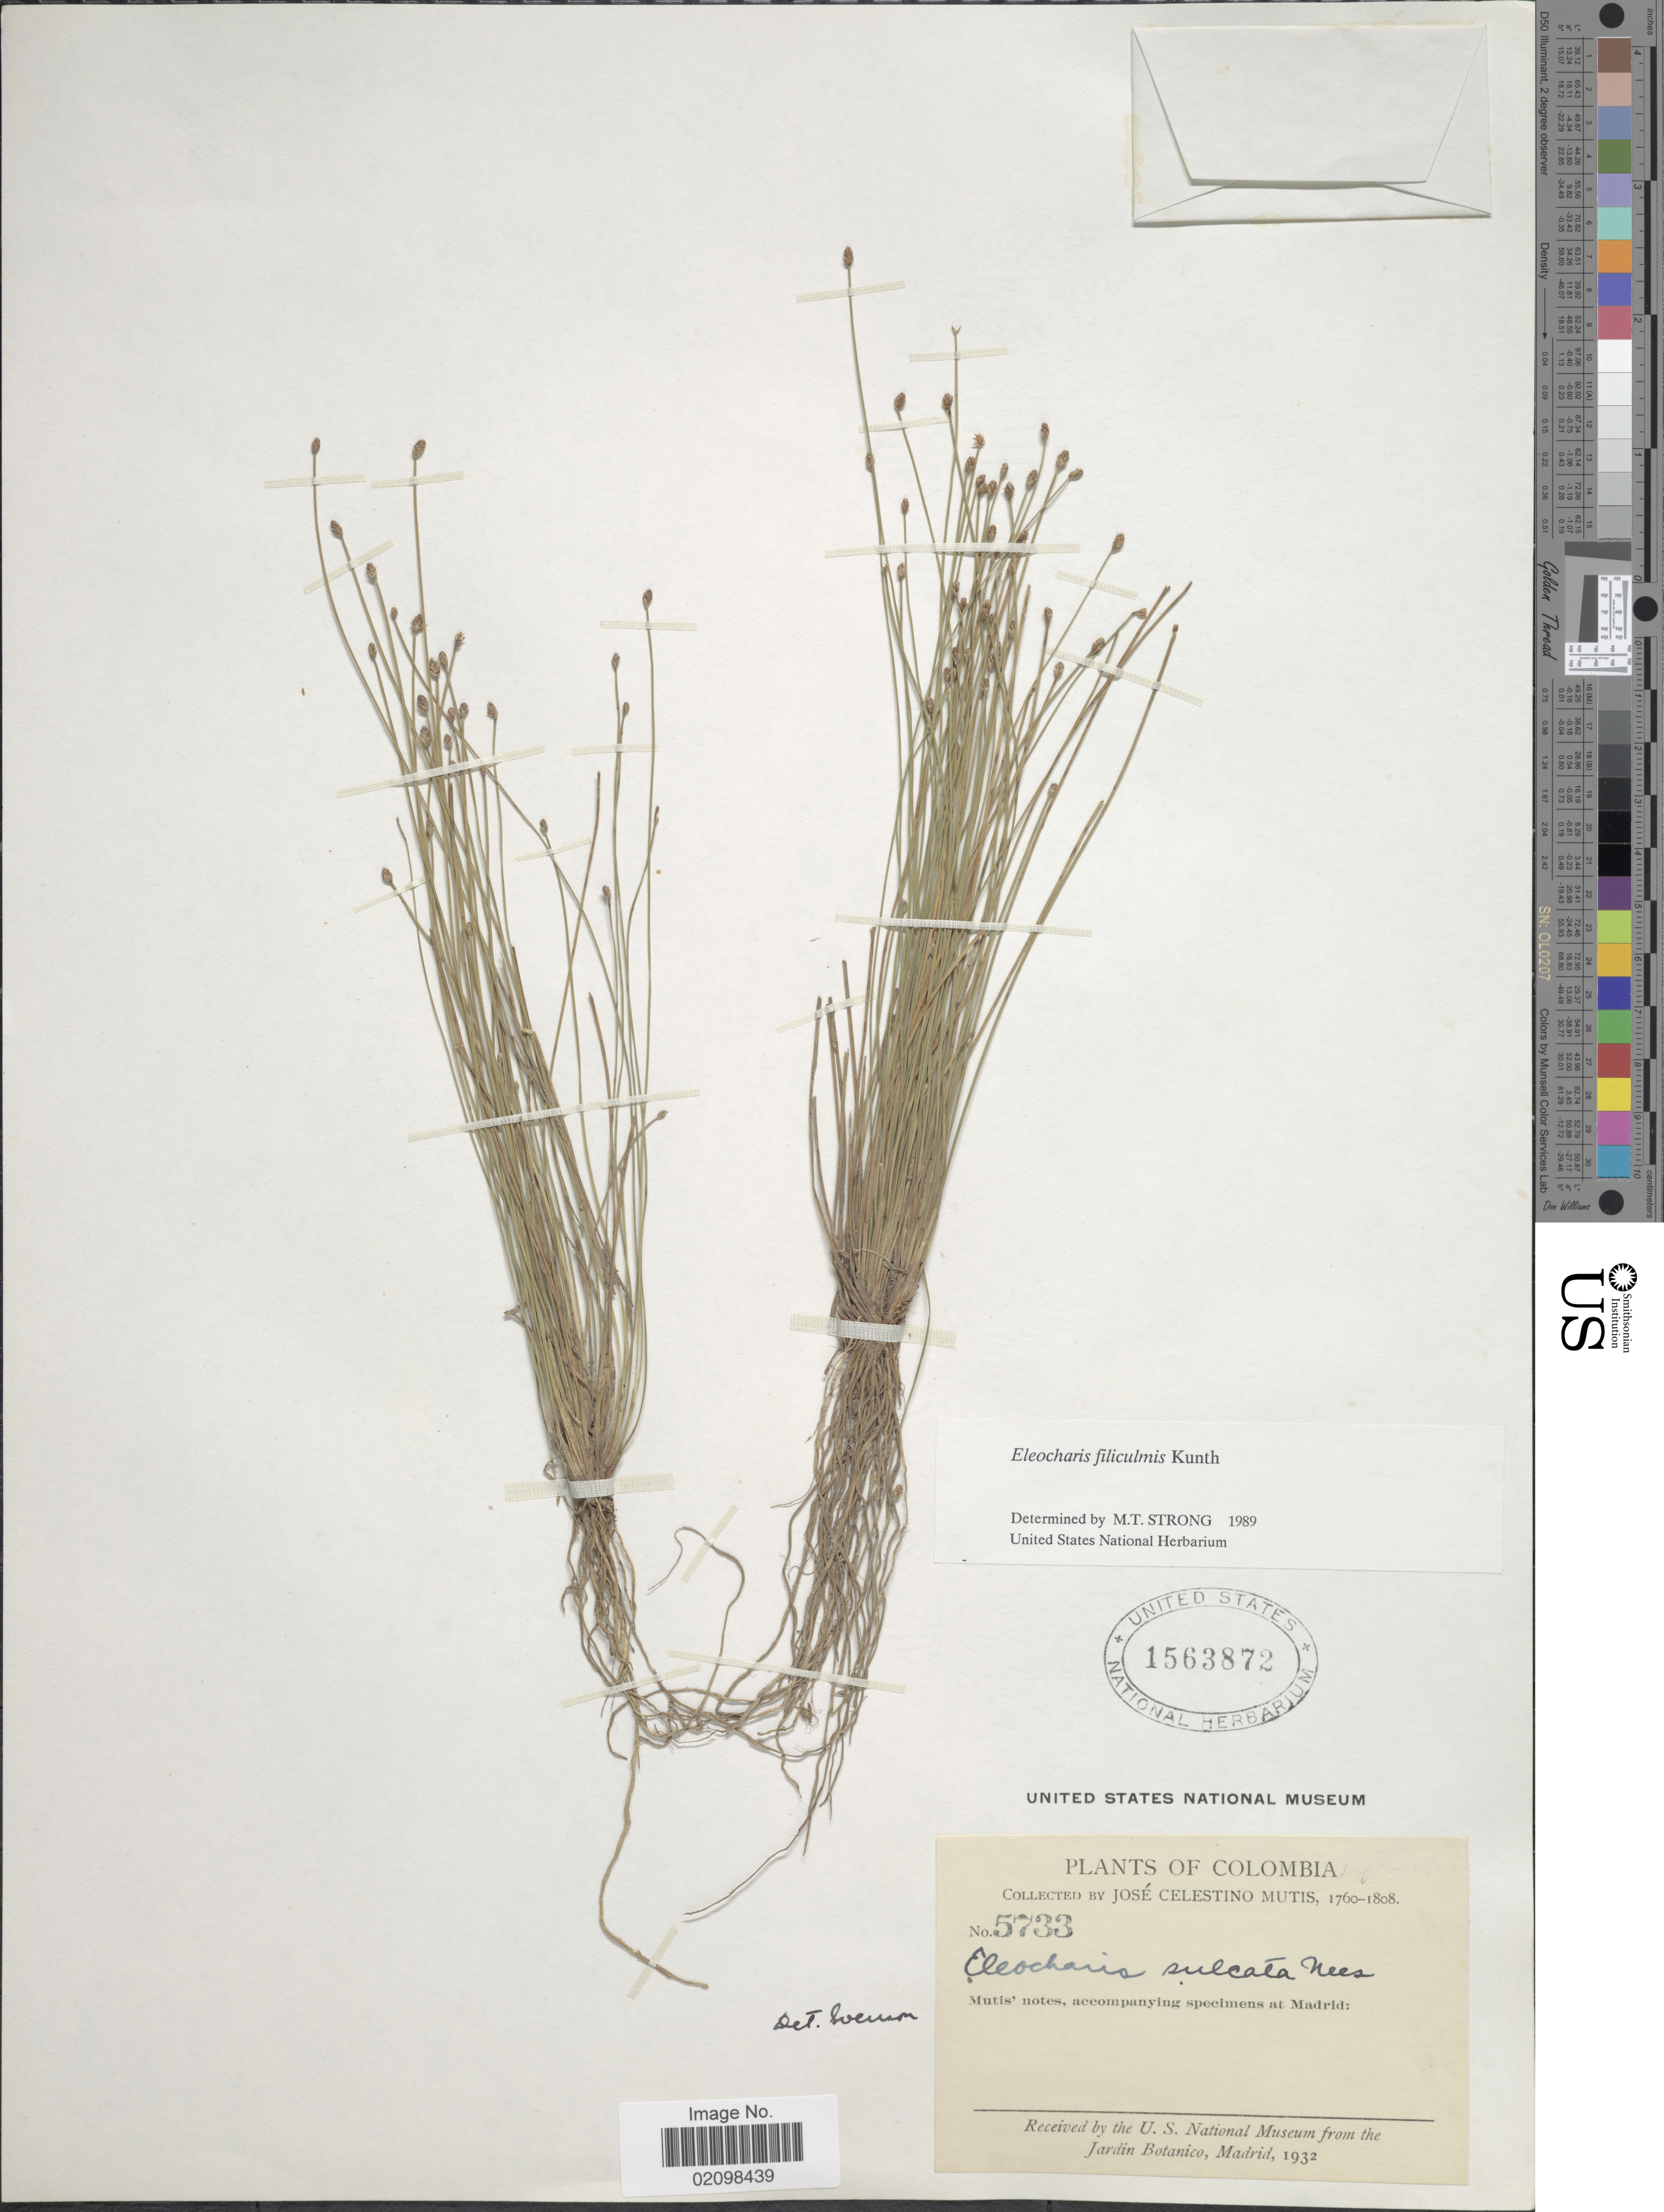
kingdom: Plantae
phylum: Tracheophyta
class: Liliopsida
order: Poales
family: Cyperaceae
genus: Eleocharis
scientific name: Eleocharis filiculmis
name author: Kunth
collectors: J. C. B. Mutis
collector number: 5733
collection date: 1760/1808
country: Colombia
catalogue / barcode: US 1563872